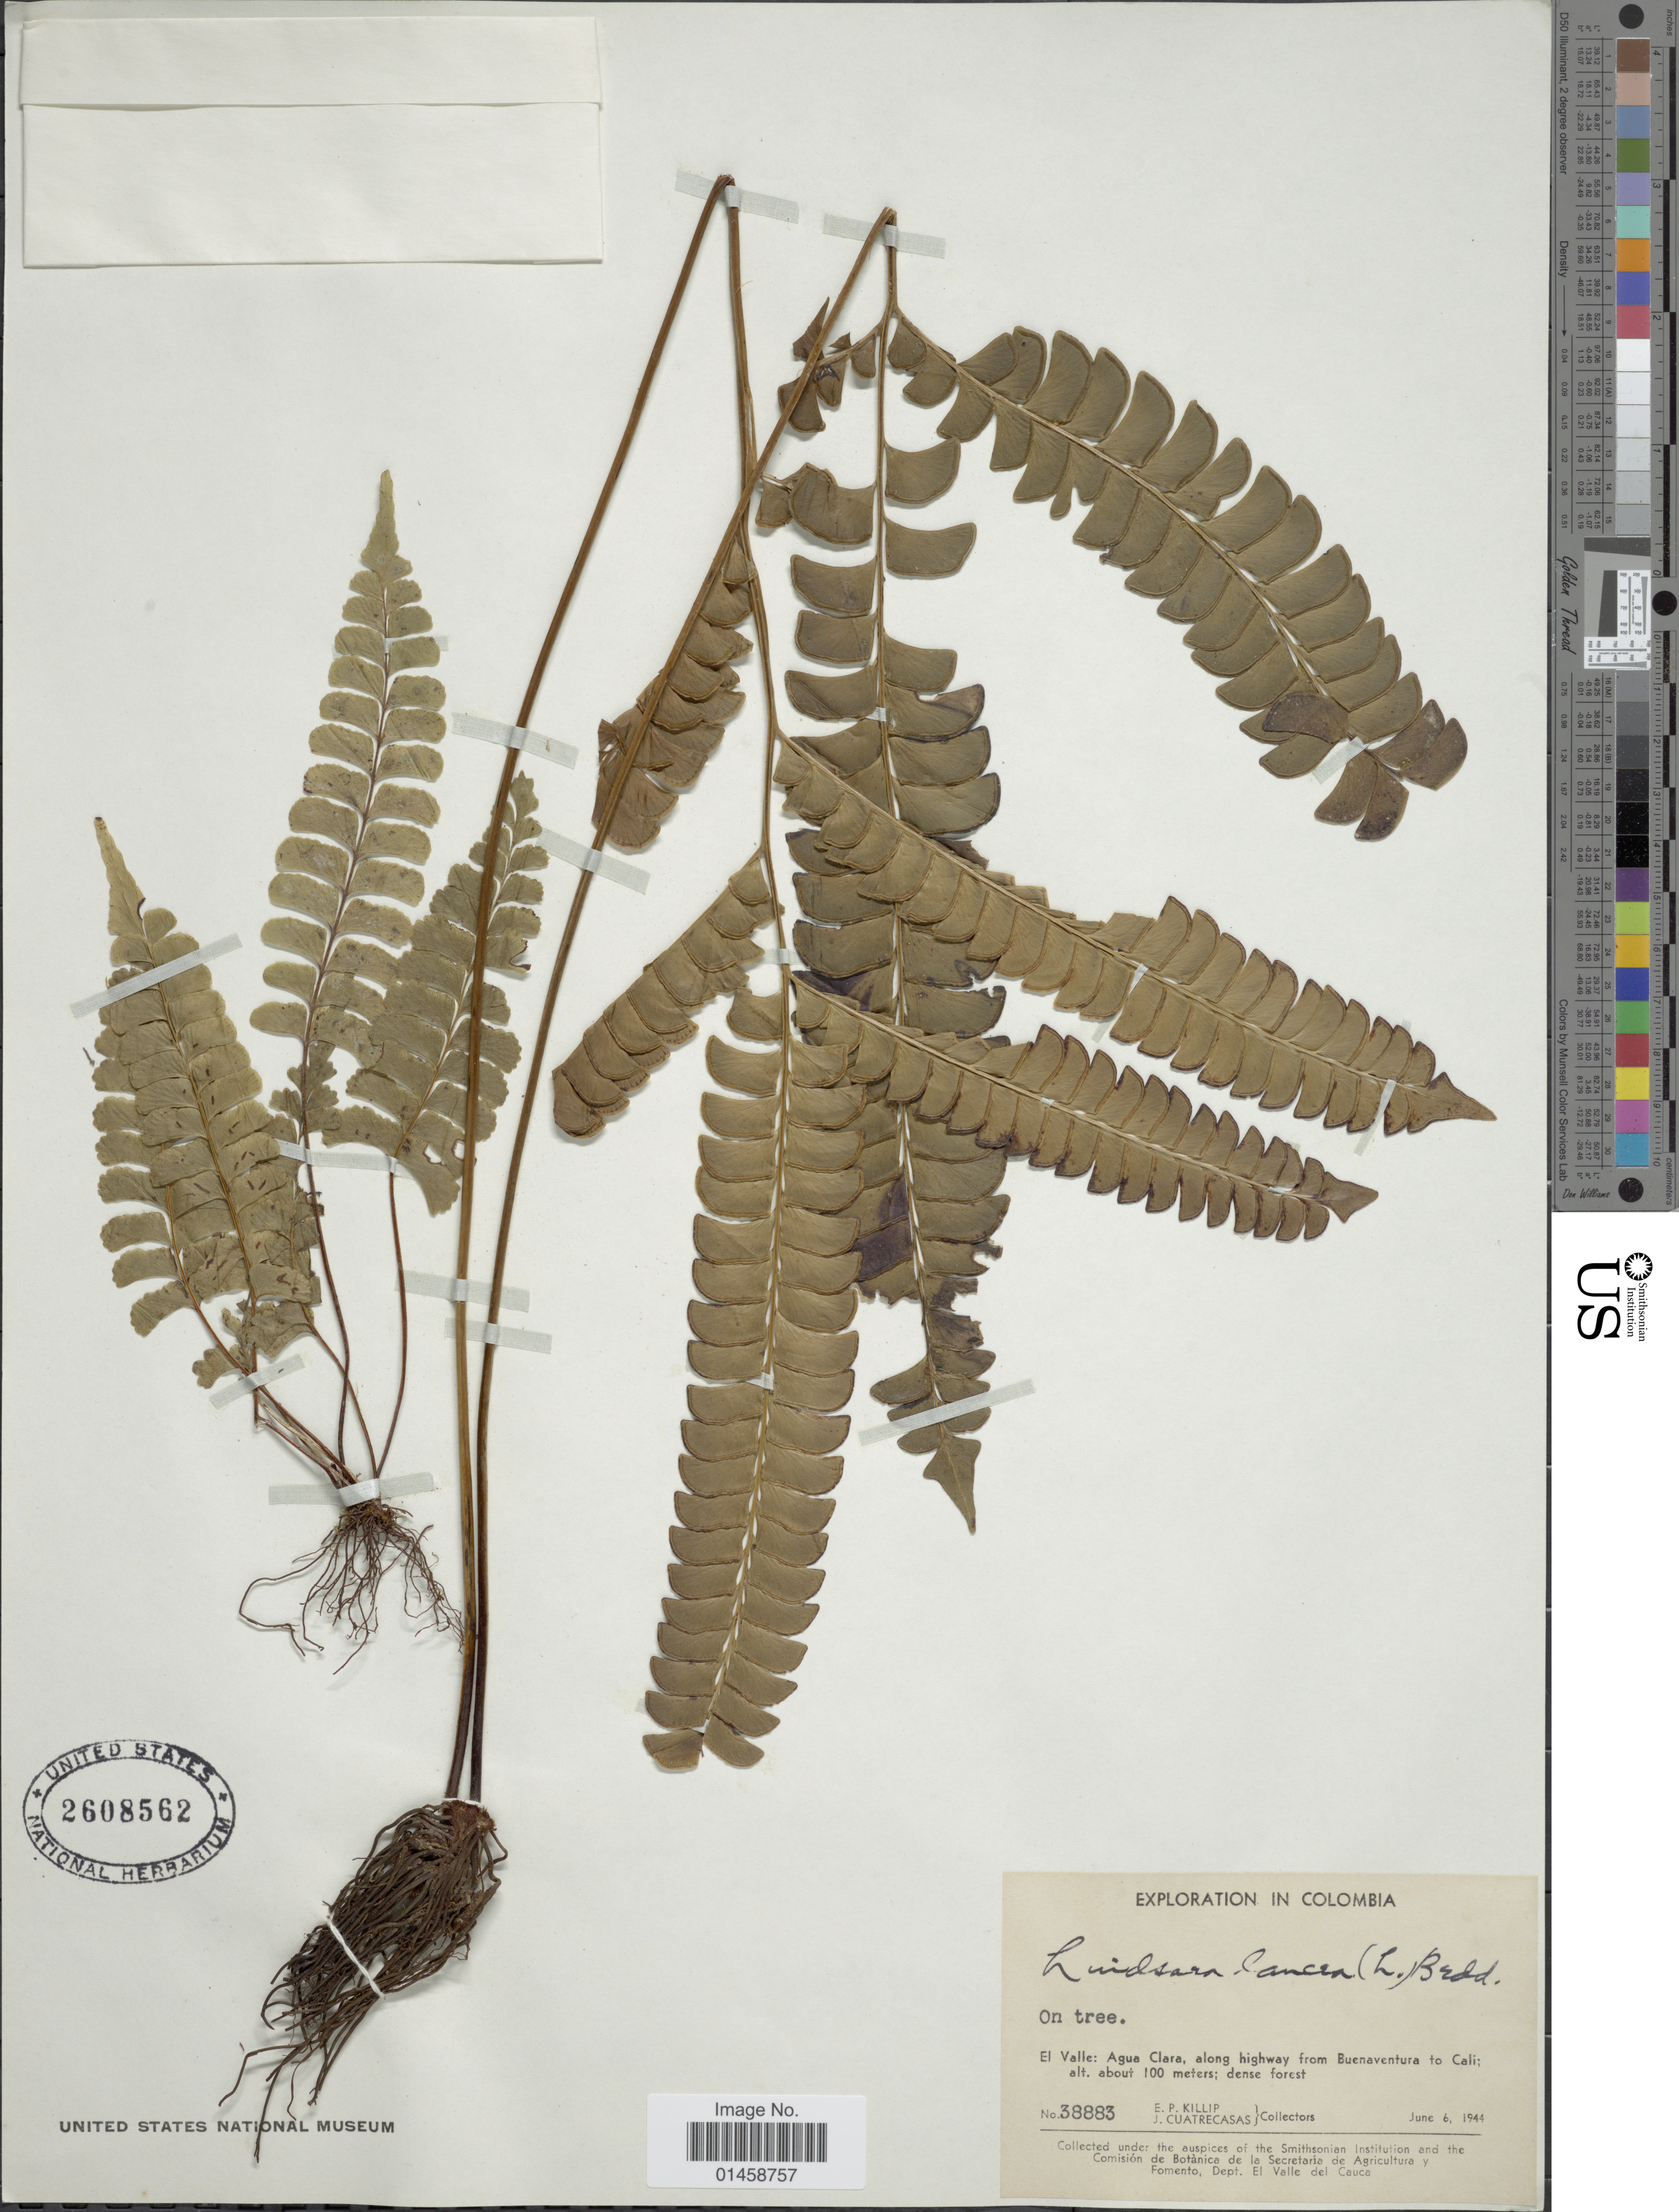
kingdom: Plantae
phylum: Tracheophyta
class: Polypodiopsida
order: Polypodiales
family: Lindsaeaceae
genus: Lindsaea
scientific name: Lindsaea lancea var. lancea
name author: (L.) Bedd.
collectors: E. P. Killip & J. Cuatrecasas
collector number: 38883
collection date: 1944-06-06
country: Colombia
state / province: Valle del Cauca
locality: El Valle; Agua Clara, along highway from Buenaventura to Cali.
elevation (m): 100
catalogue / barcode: US 2608562